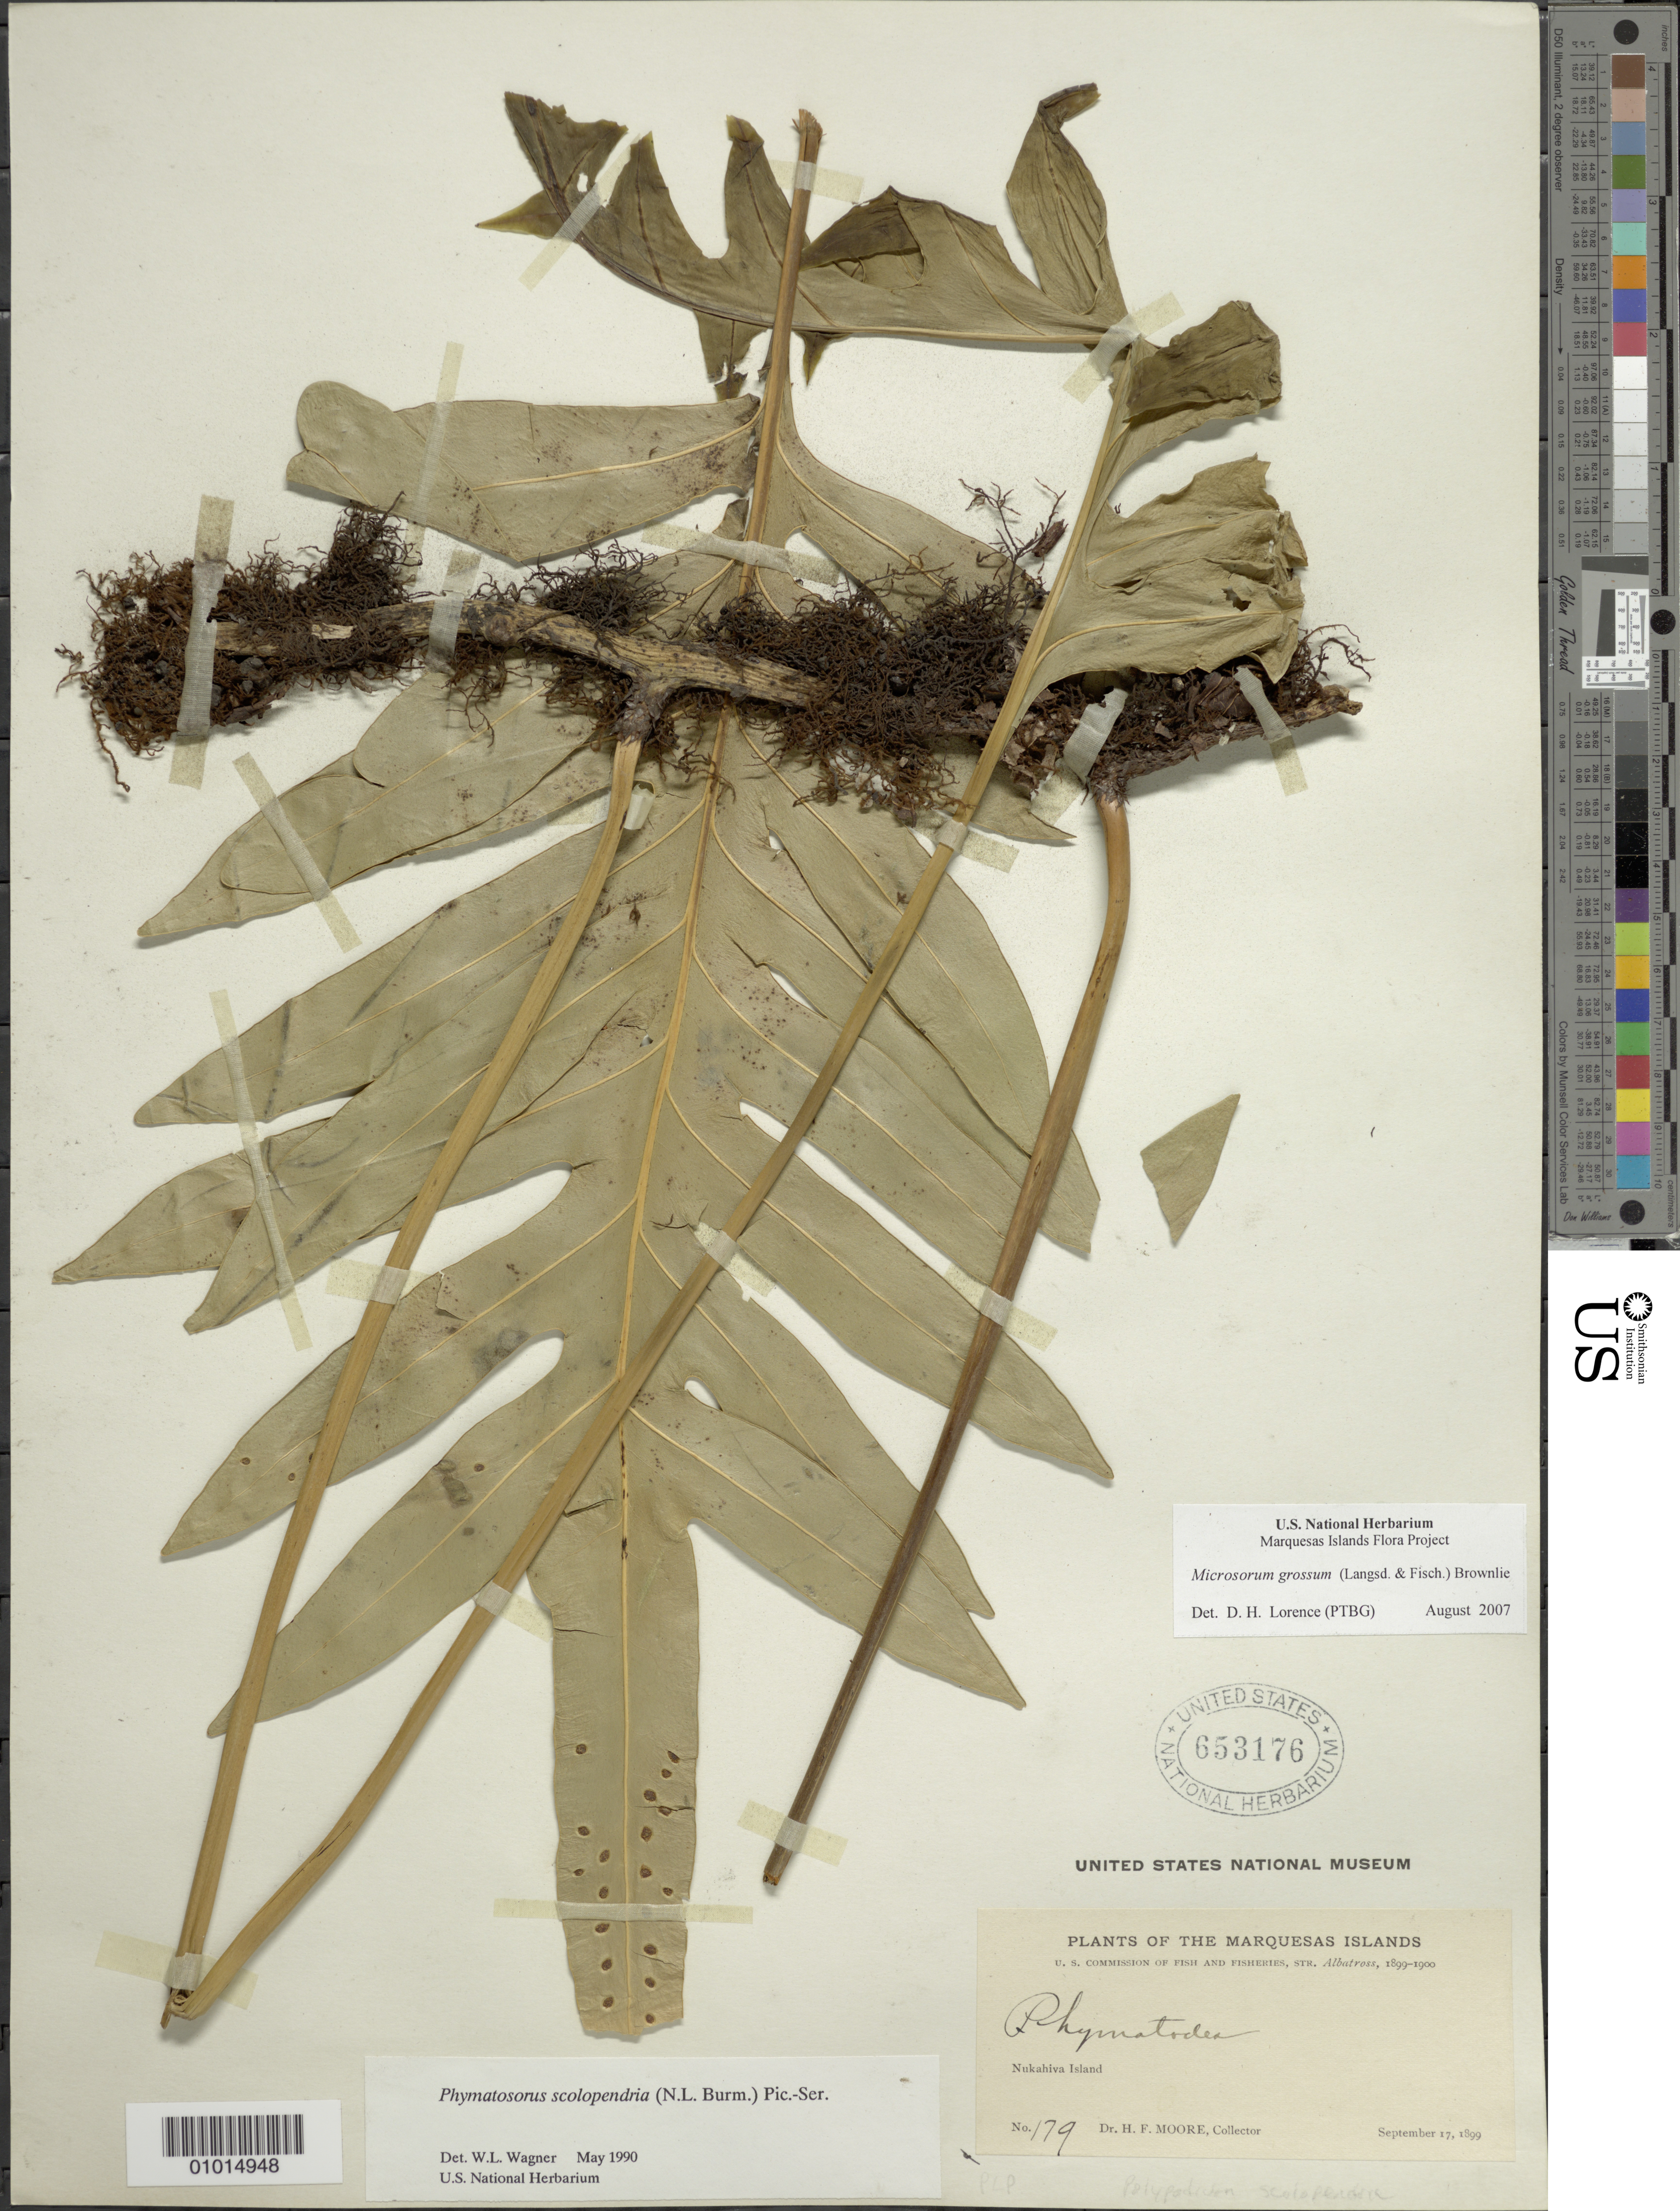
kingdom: Plantae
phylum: Tracheophyta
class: Polypodiopsida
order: Polypodiales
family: Polypodiaceae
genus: Microsorum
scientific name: Microsorum grossum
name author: (Langsd. & Fisch.) S.B. Andrews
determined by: Lorence, David H., (PTBG), National Tropical Botanical Garden (UNITED STATES)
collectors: H. F. Moore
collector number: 179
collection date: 1899-09-17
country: French Polynesia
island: Nuku Hiva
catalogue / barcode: US 653176